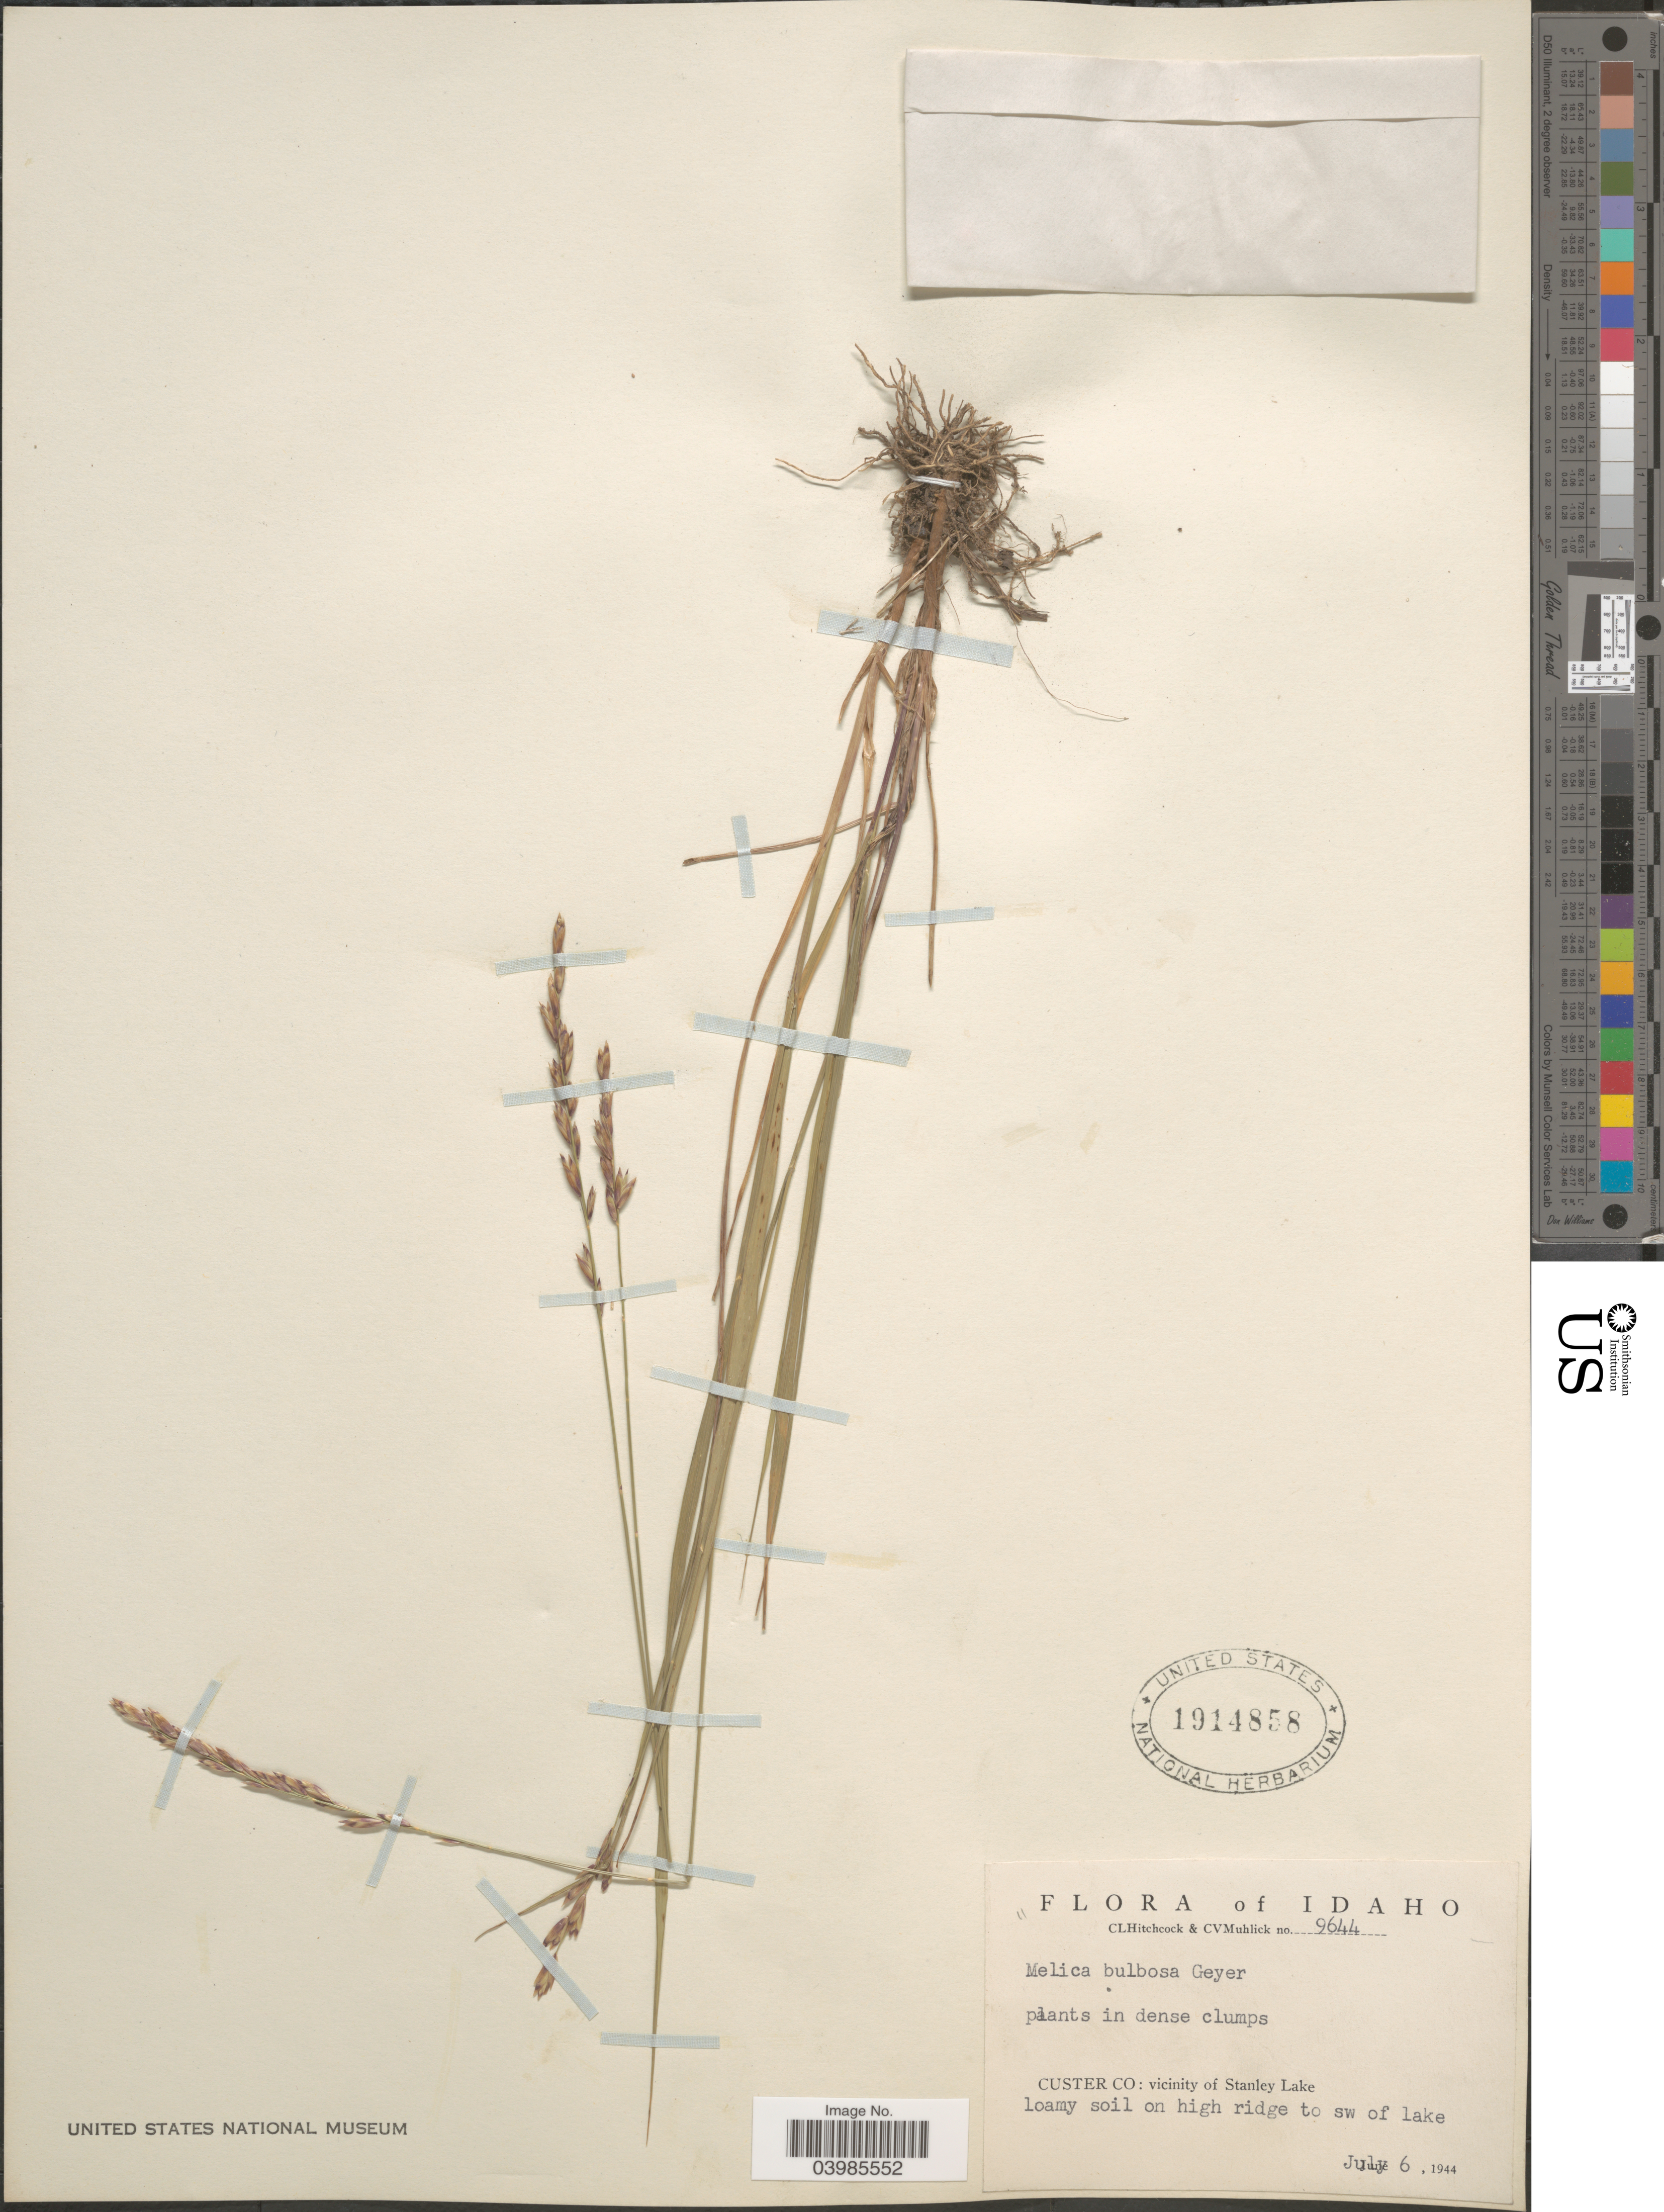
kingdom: Plantae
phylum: Tracheophyta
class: Liliopsida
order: Poales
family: Poaceae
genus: Melica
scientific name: Melica bulbosa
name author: Geyer ex Porter & J.M. Coult.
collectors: C. L. Hitchcock & C. V. Muhlick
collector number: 9644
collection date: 1944-07-06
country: United States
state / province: Idaho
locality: Custer Co: vicinity of Stanley Lake. Loamy soil on high ridge to sw of lake.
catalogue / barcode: US 1914858